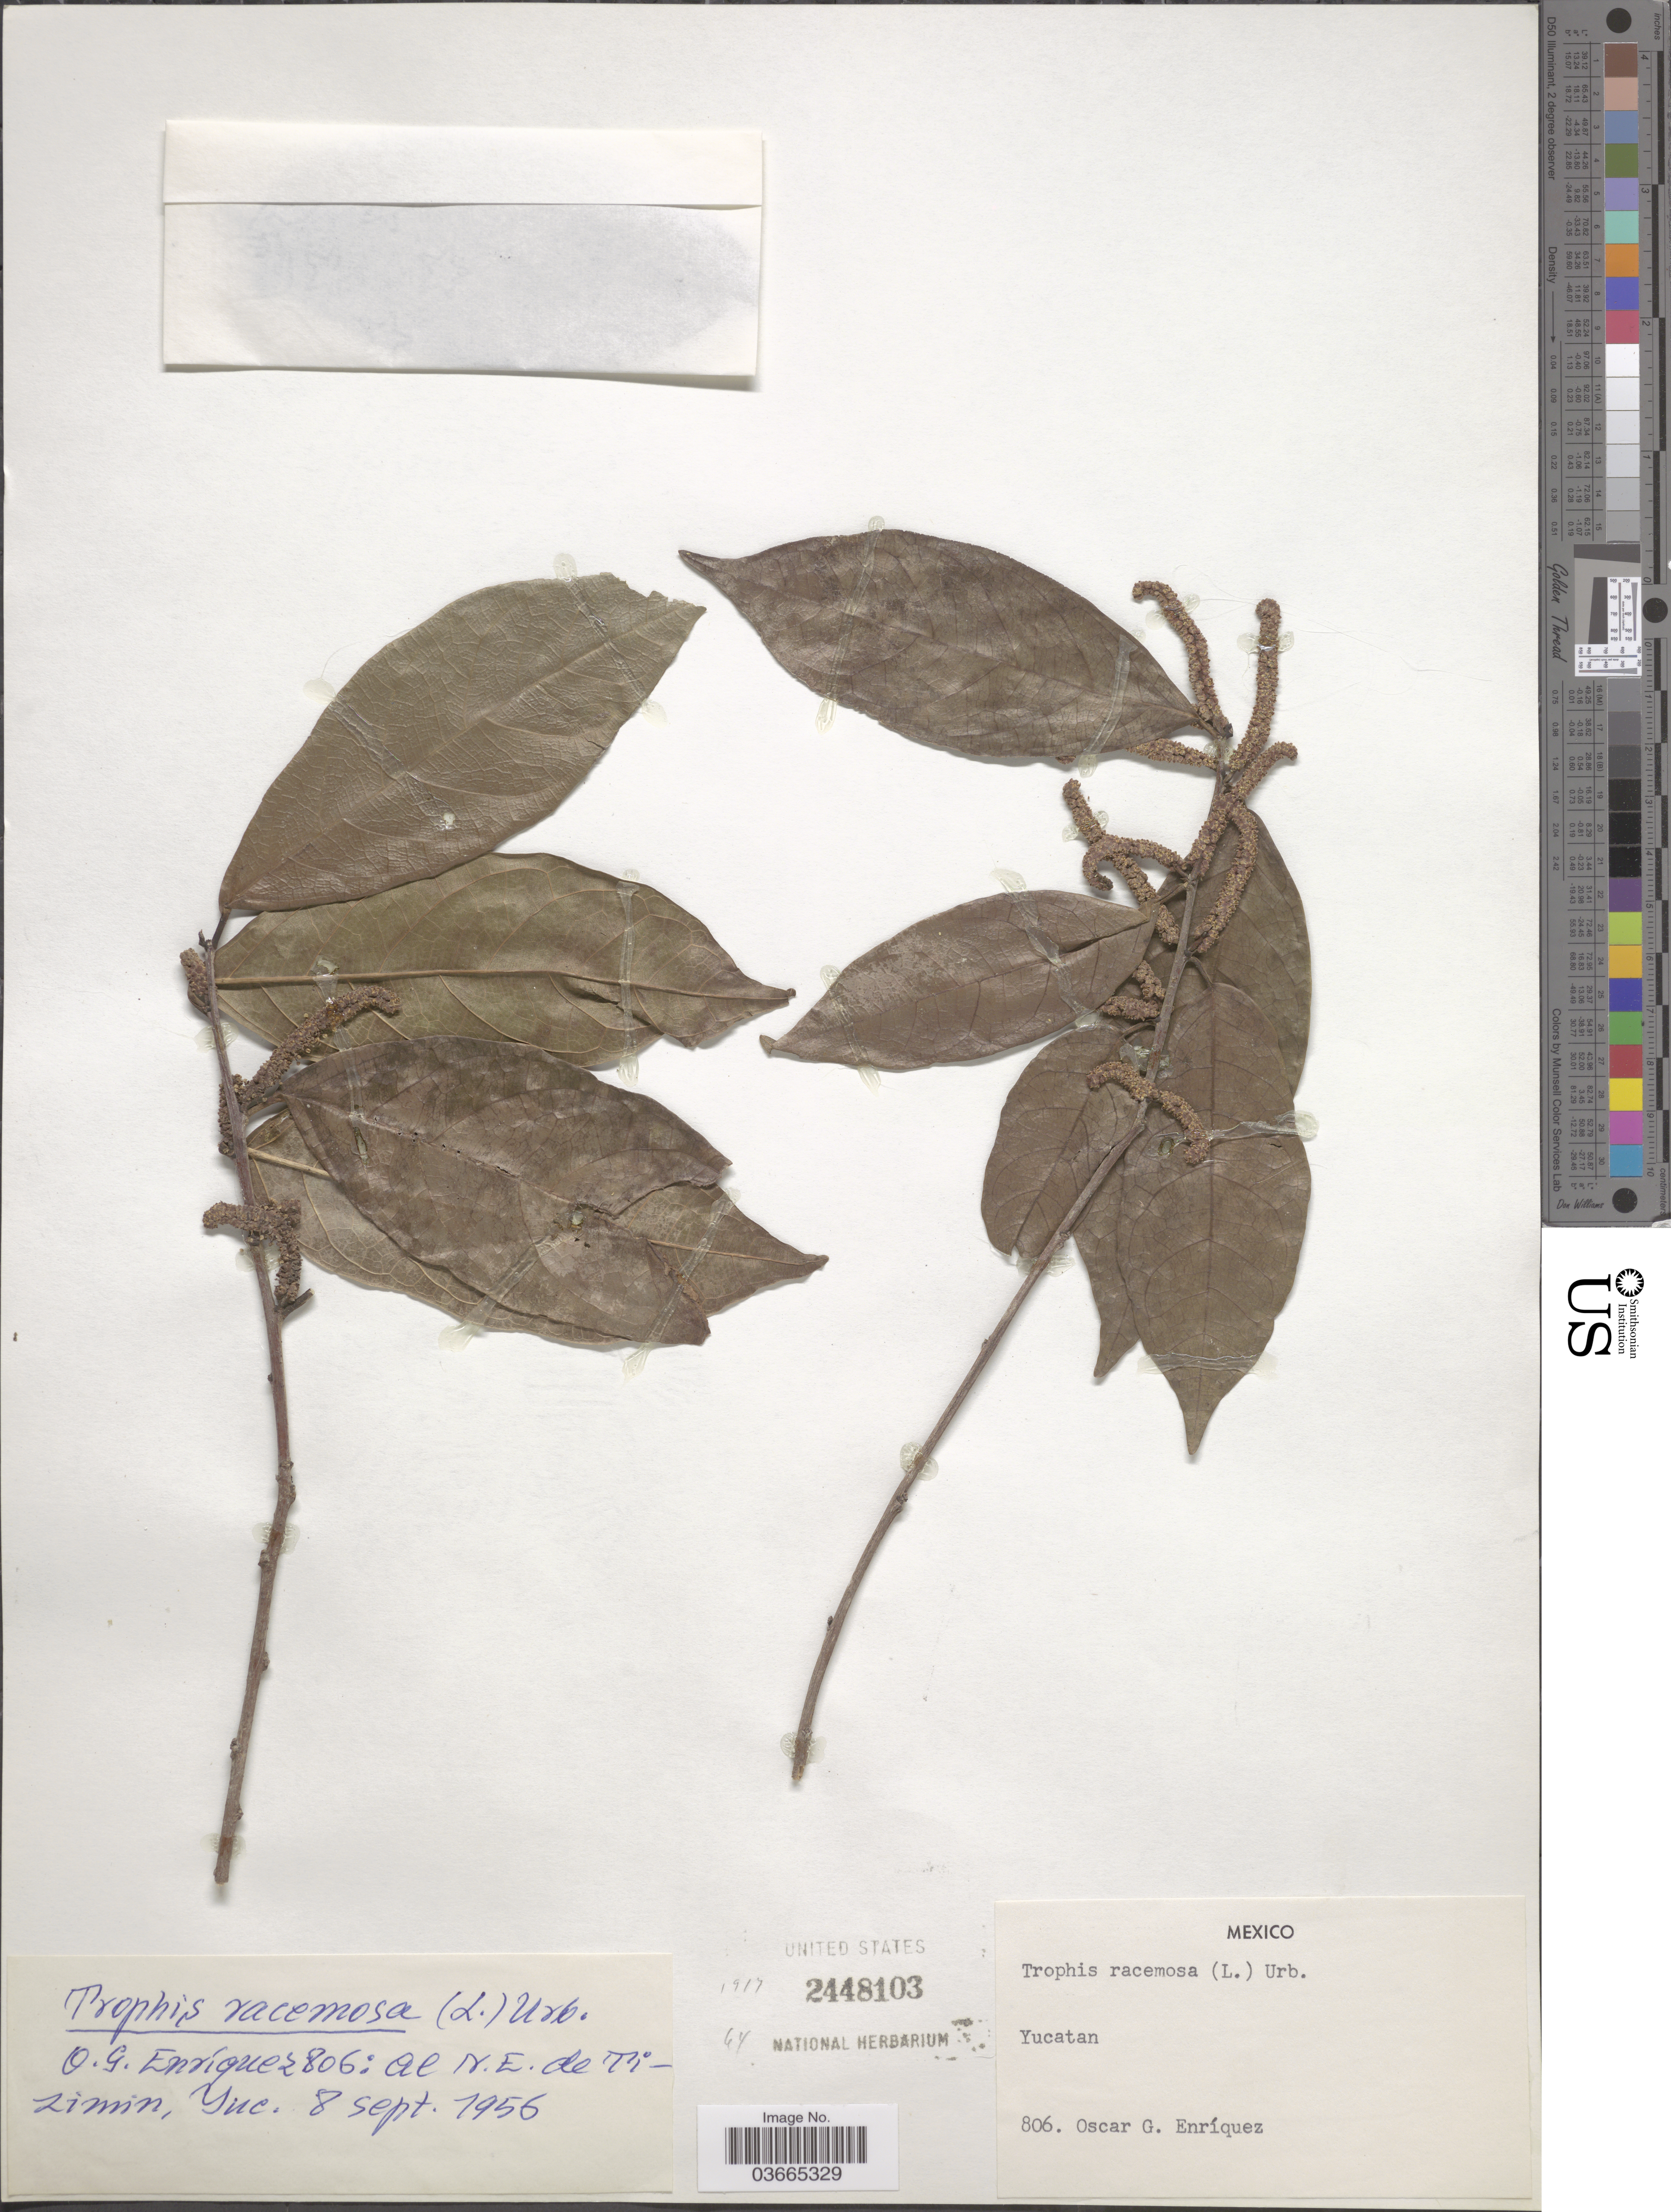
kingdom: Plantae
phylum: Tracheophyta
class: Magnoliopsida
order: Rosales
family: Moraceae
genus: Trophis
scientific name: Trophis racemosa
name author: (L.) Urb.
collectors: O. Enriquez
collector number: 806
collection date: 1956-09-08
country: Mexico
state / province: Yucatán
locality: Al N.E. de Tizimin.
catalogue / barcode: US 2448103